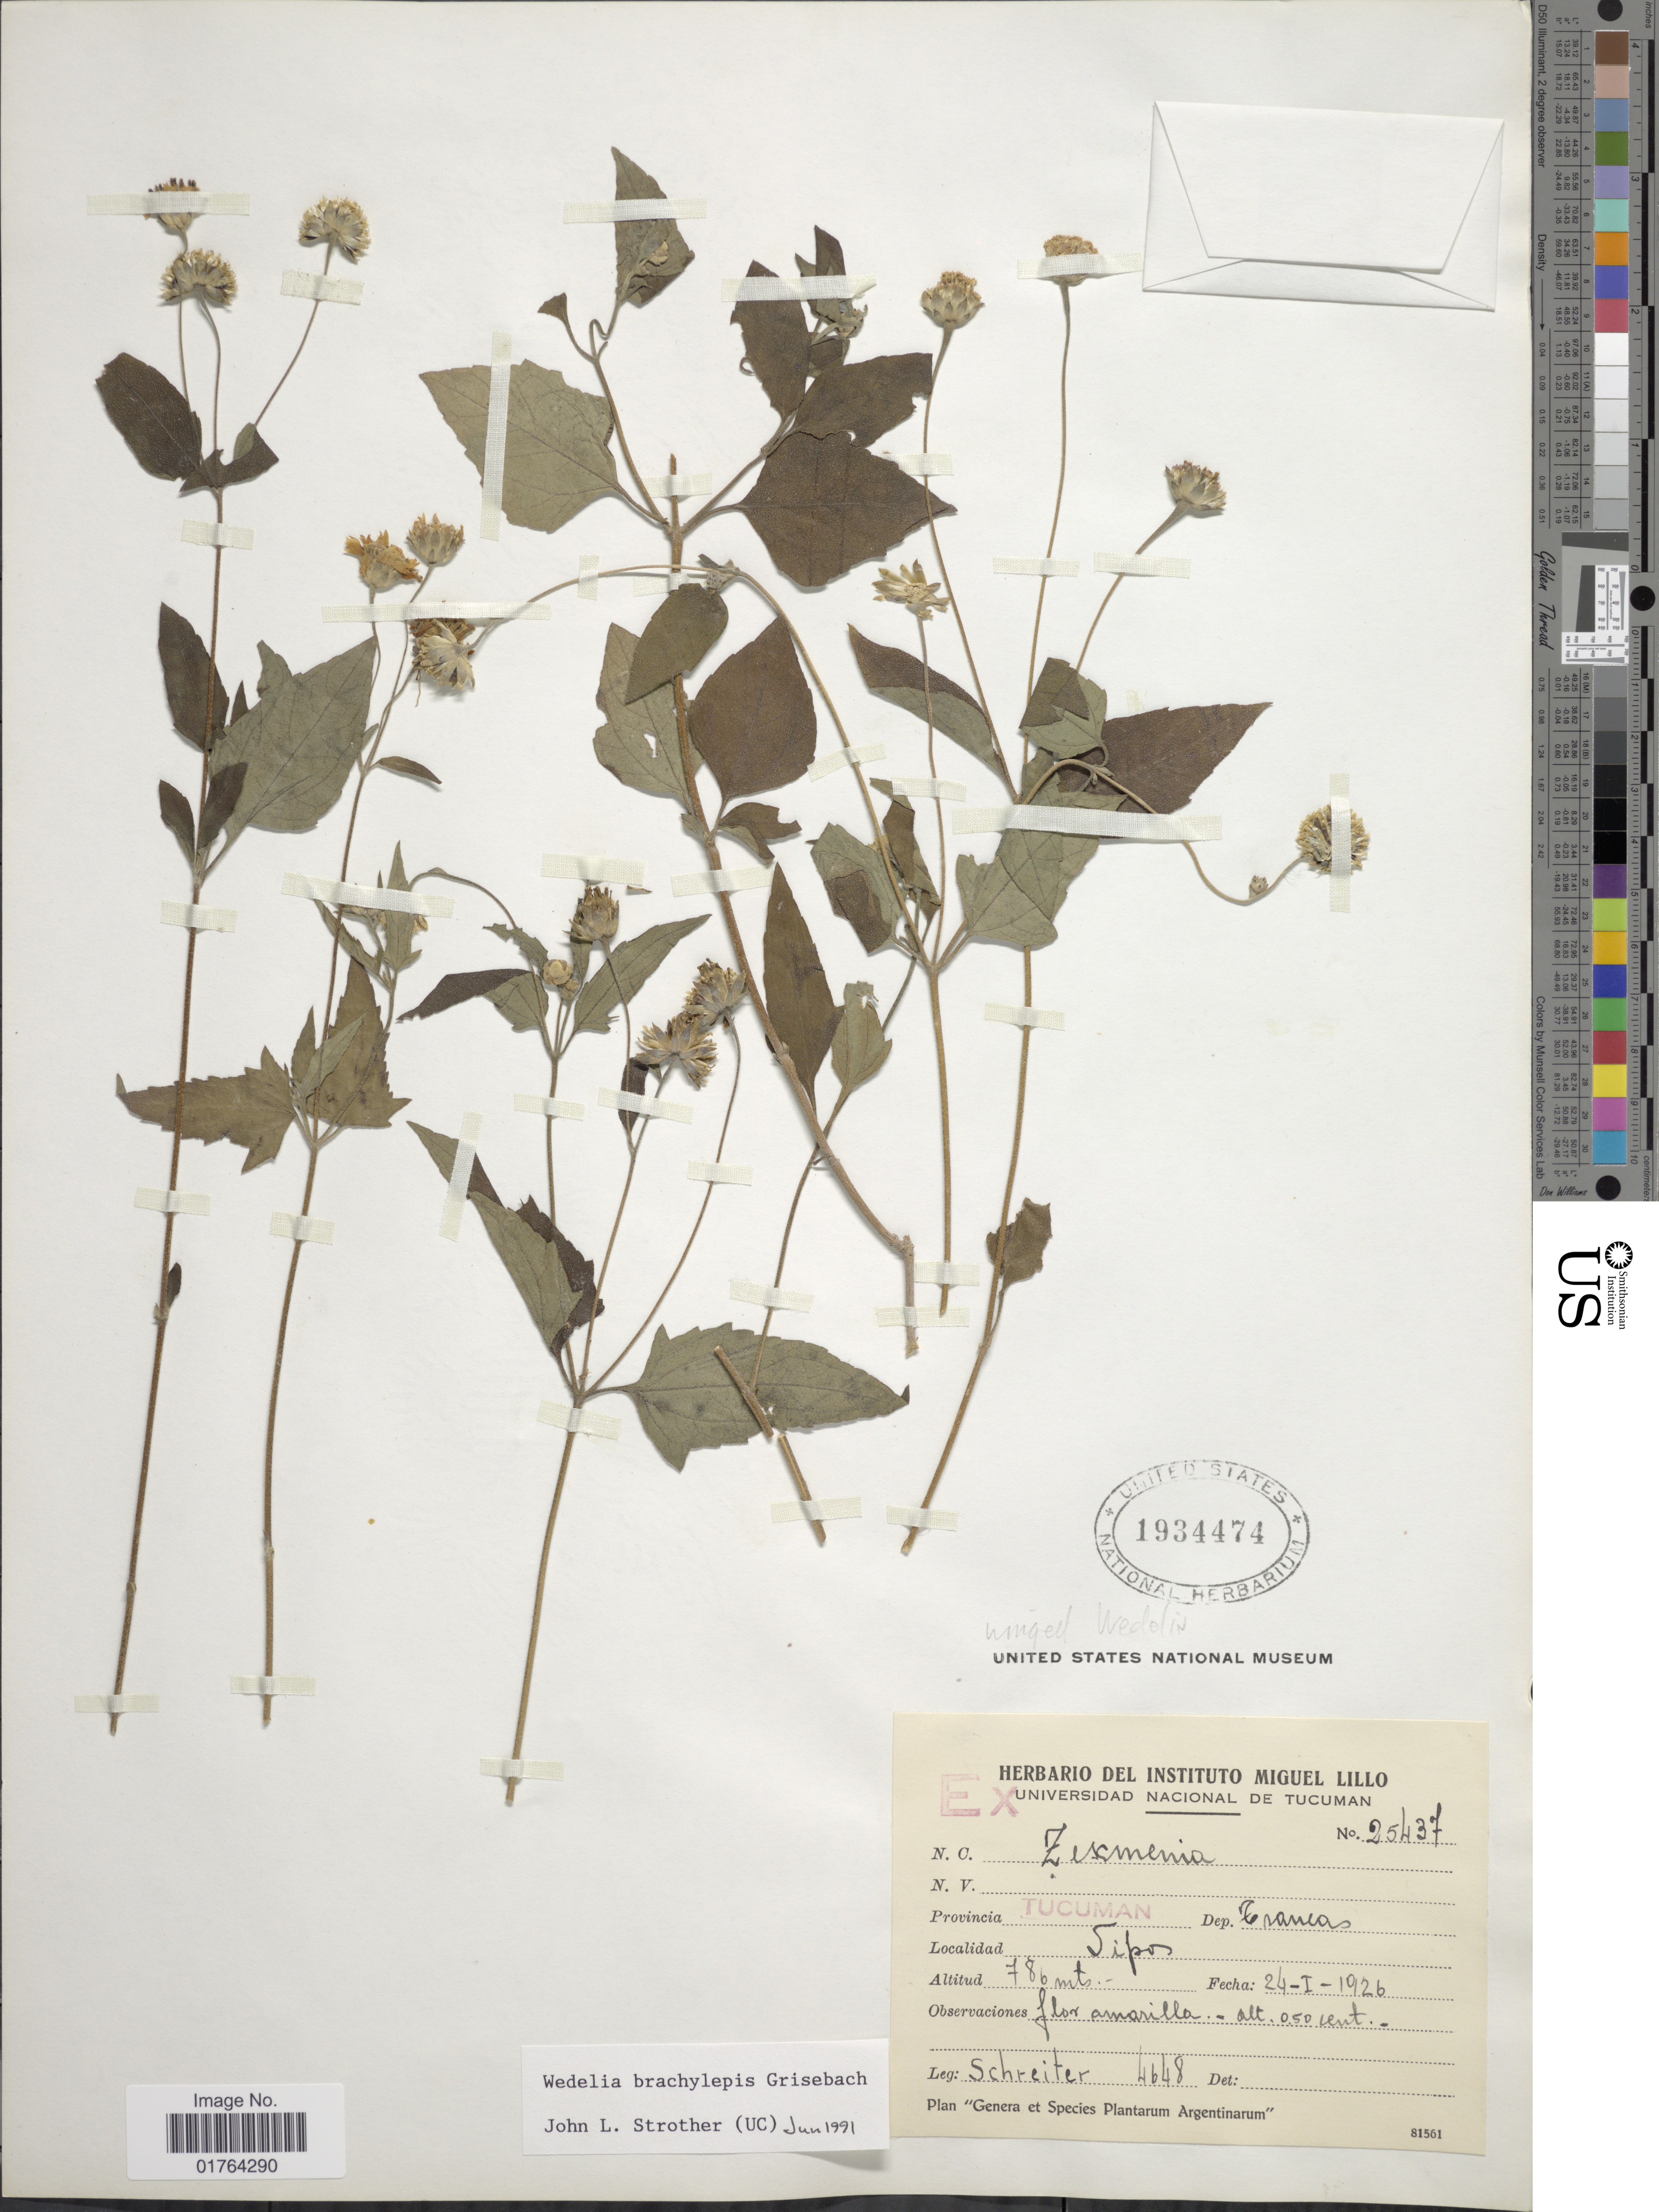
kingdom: Plantae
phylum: Tracheophyta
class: Magnoliopsida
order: Asterales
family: Asteraceae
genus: Wedelia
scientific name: Wedelia brachylepis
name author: Griseb.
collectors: -. Schreiter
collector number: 4648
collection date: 1926-01-24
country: Argentina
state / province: Tucuman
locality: Provincia Tucuman, Dep, Trancas, Vipos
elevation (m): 786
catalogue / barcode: US 1934474